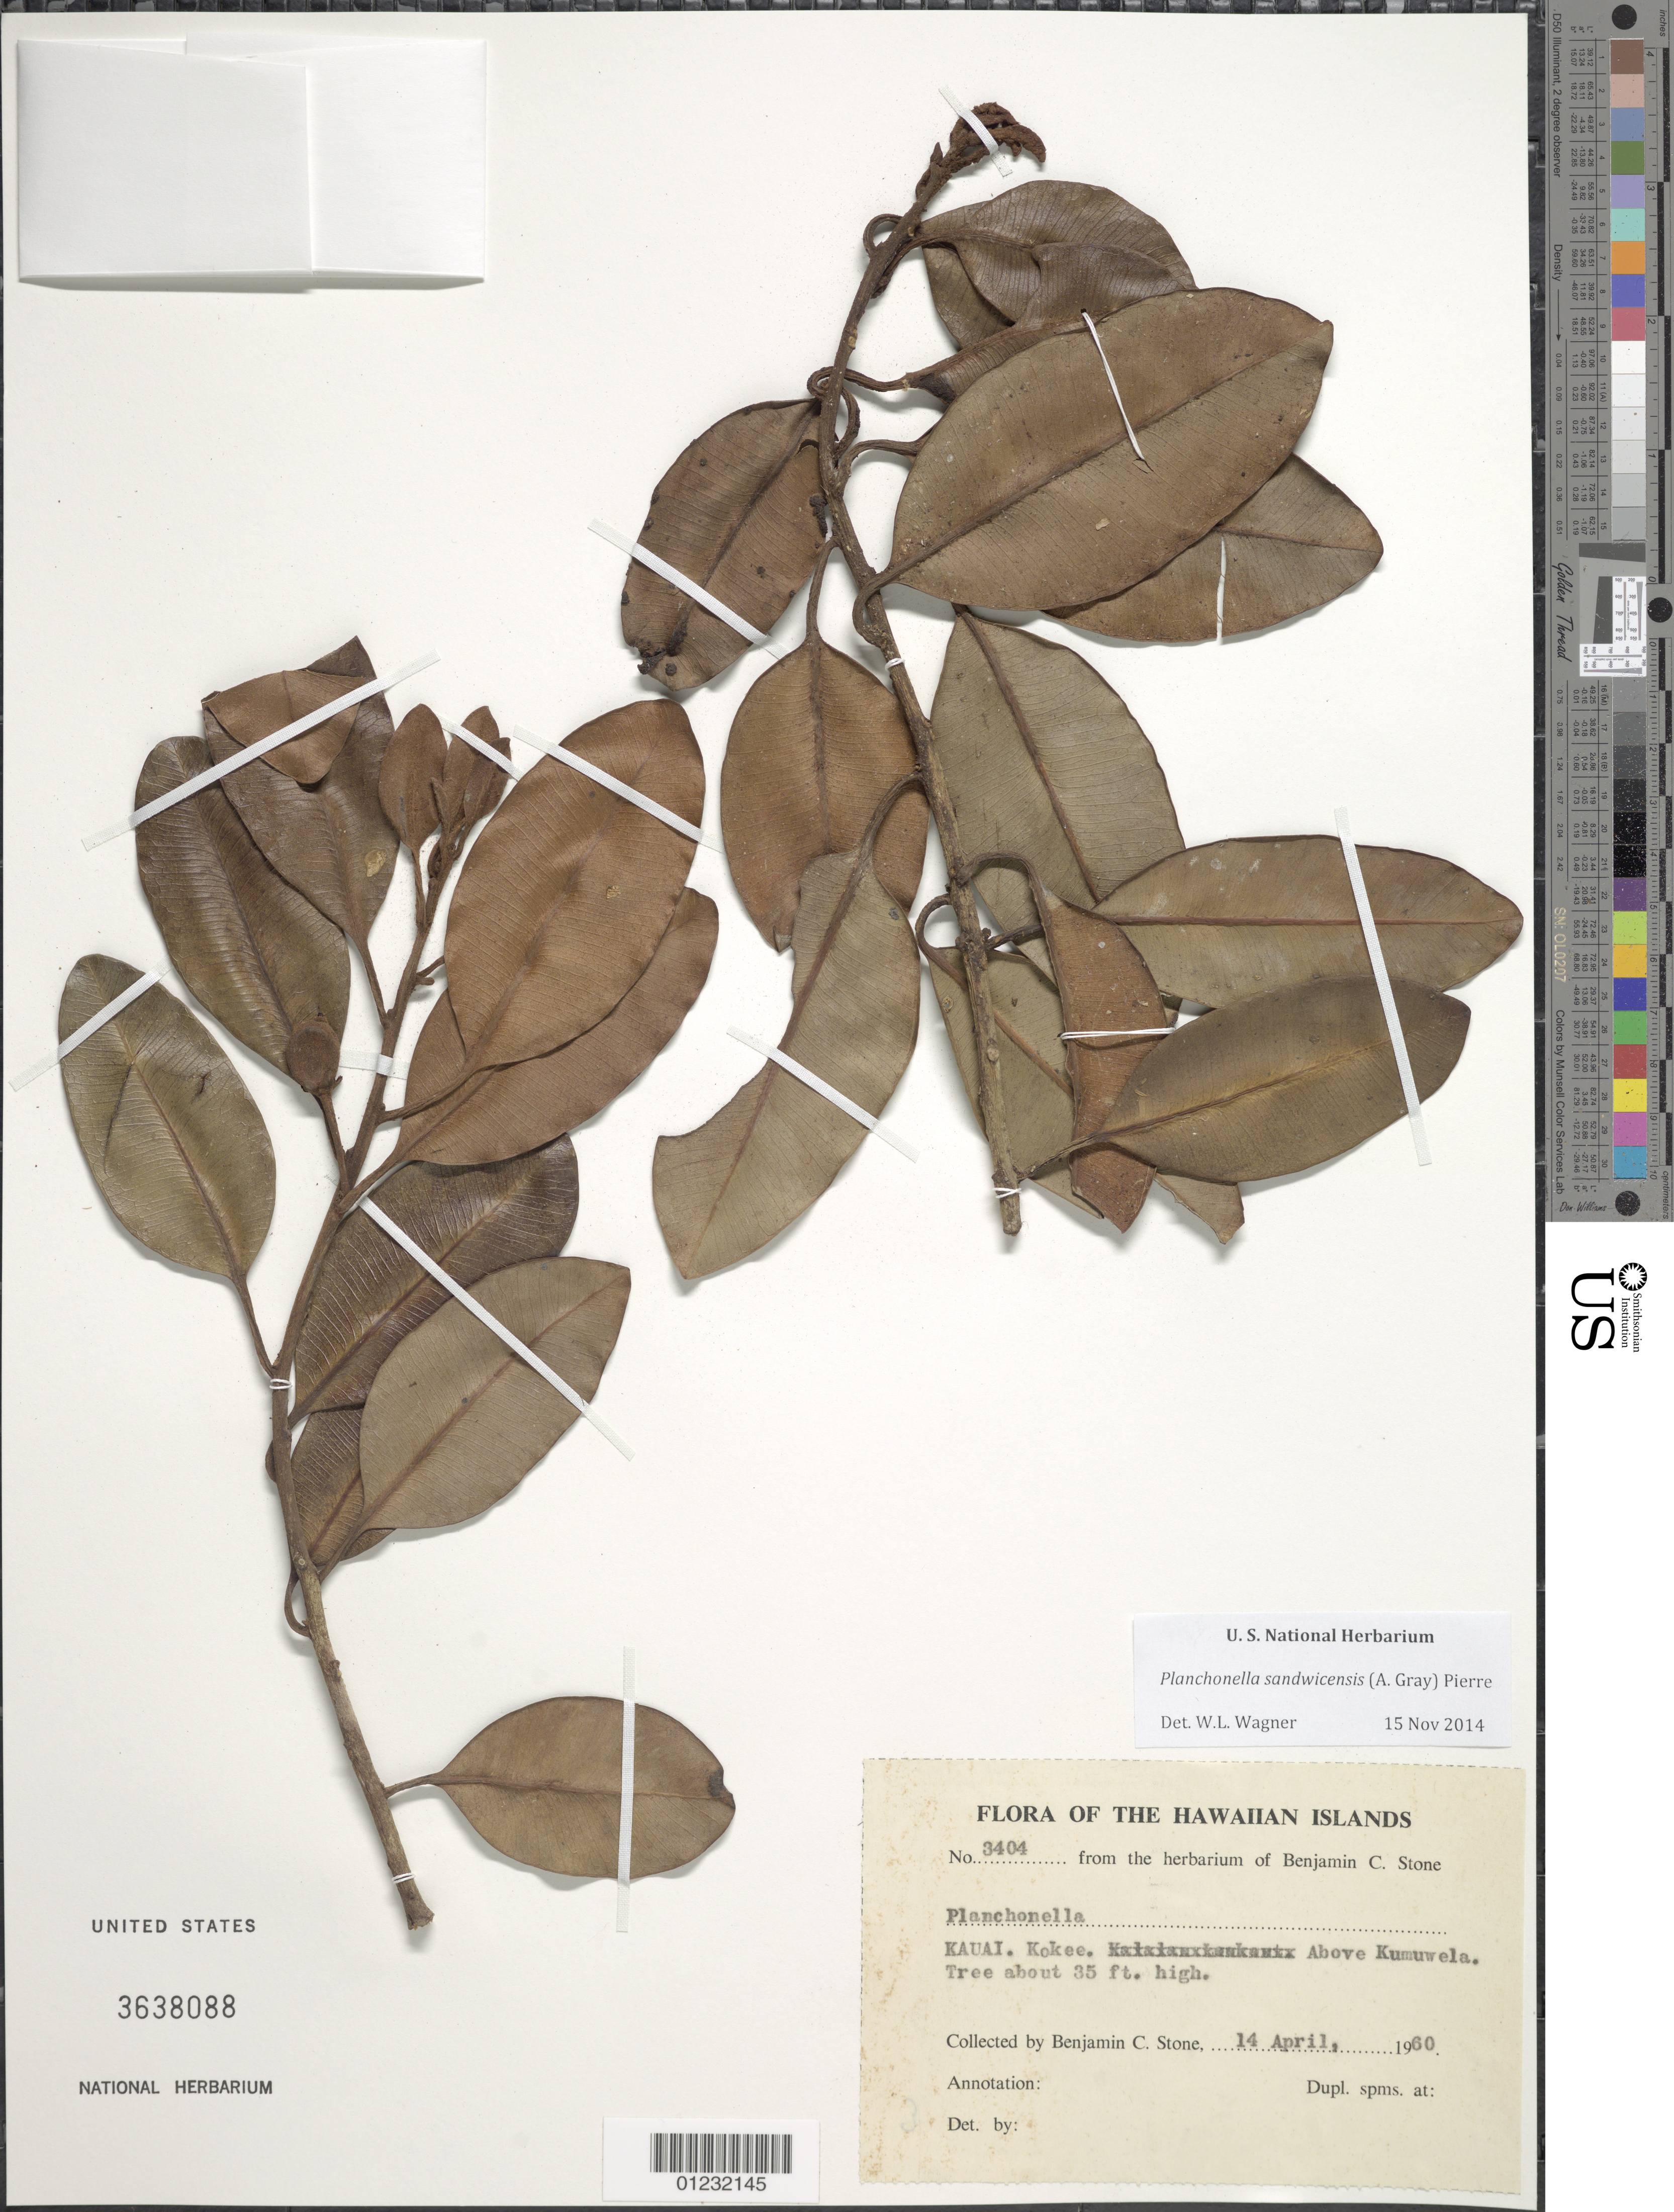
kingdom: Plantae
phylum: Tracheophyta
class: Magnoliopsida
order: Ericales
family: Sapotaceae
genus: Planchonella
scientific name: Planchonella sandwicensis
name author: (A. Gray) Pierre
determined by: Wagner, W. L., (BOT), Smithsonian Institution - National Museum of Natural History (UNITED STATES)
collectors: B. C. Stone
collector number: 3404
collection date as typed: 14 Apr 1960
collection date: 1960-04-14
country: United States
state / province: Hawaii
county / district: Kauai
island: Kaua'i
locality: Above Kumuwela, Kokee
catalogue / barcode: US 3638088